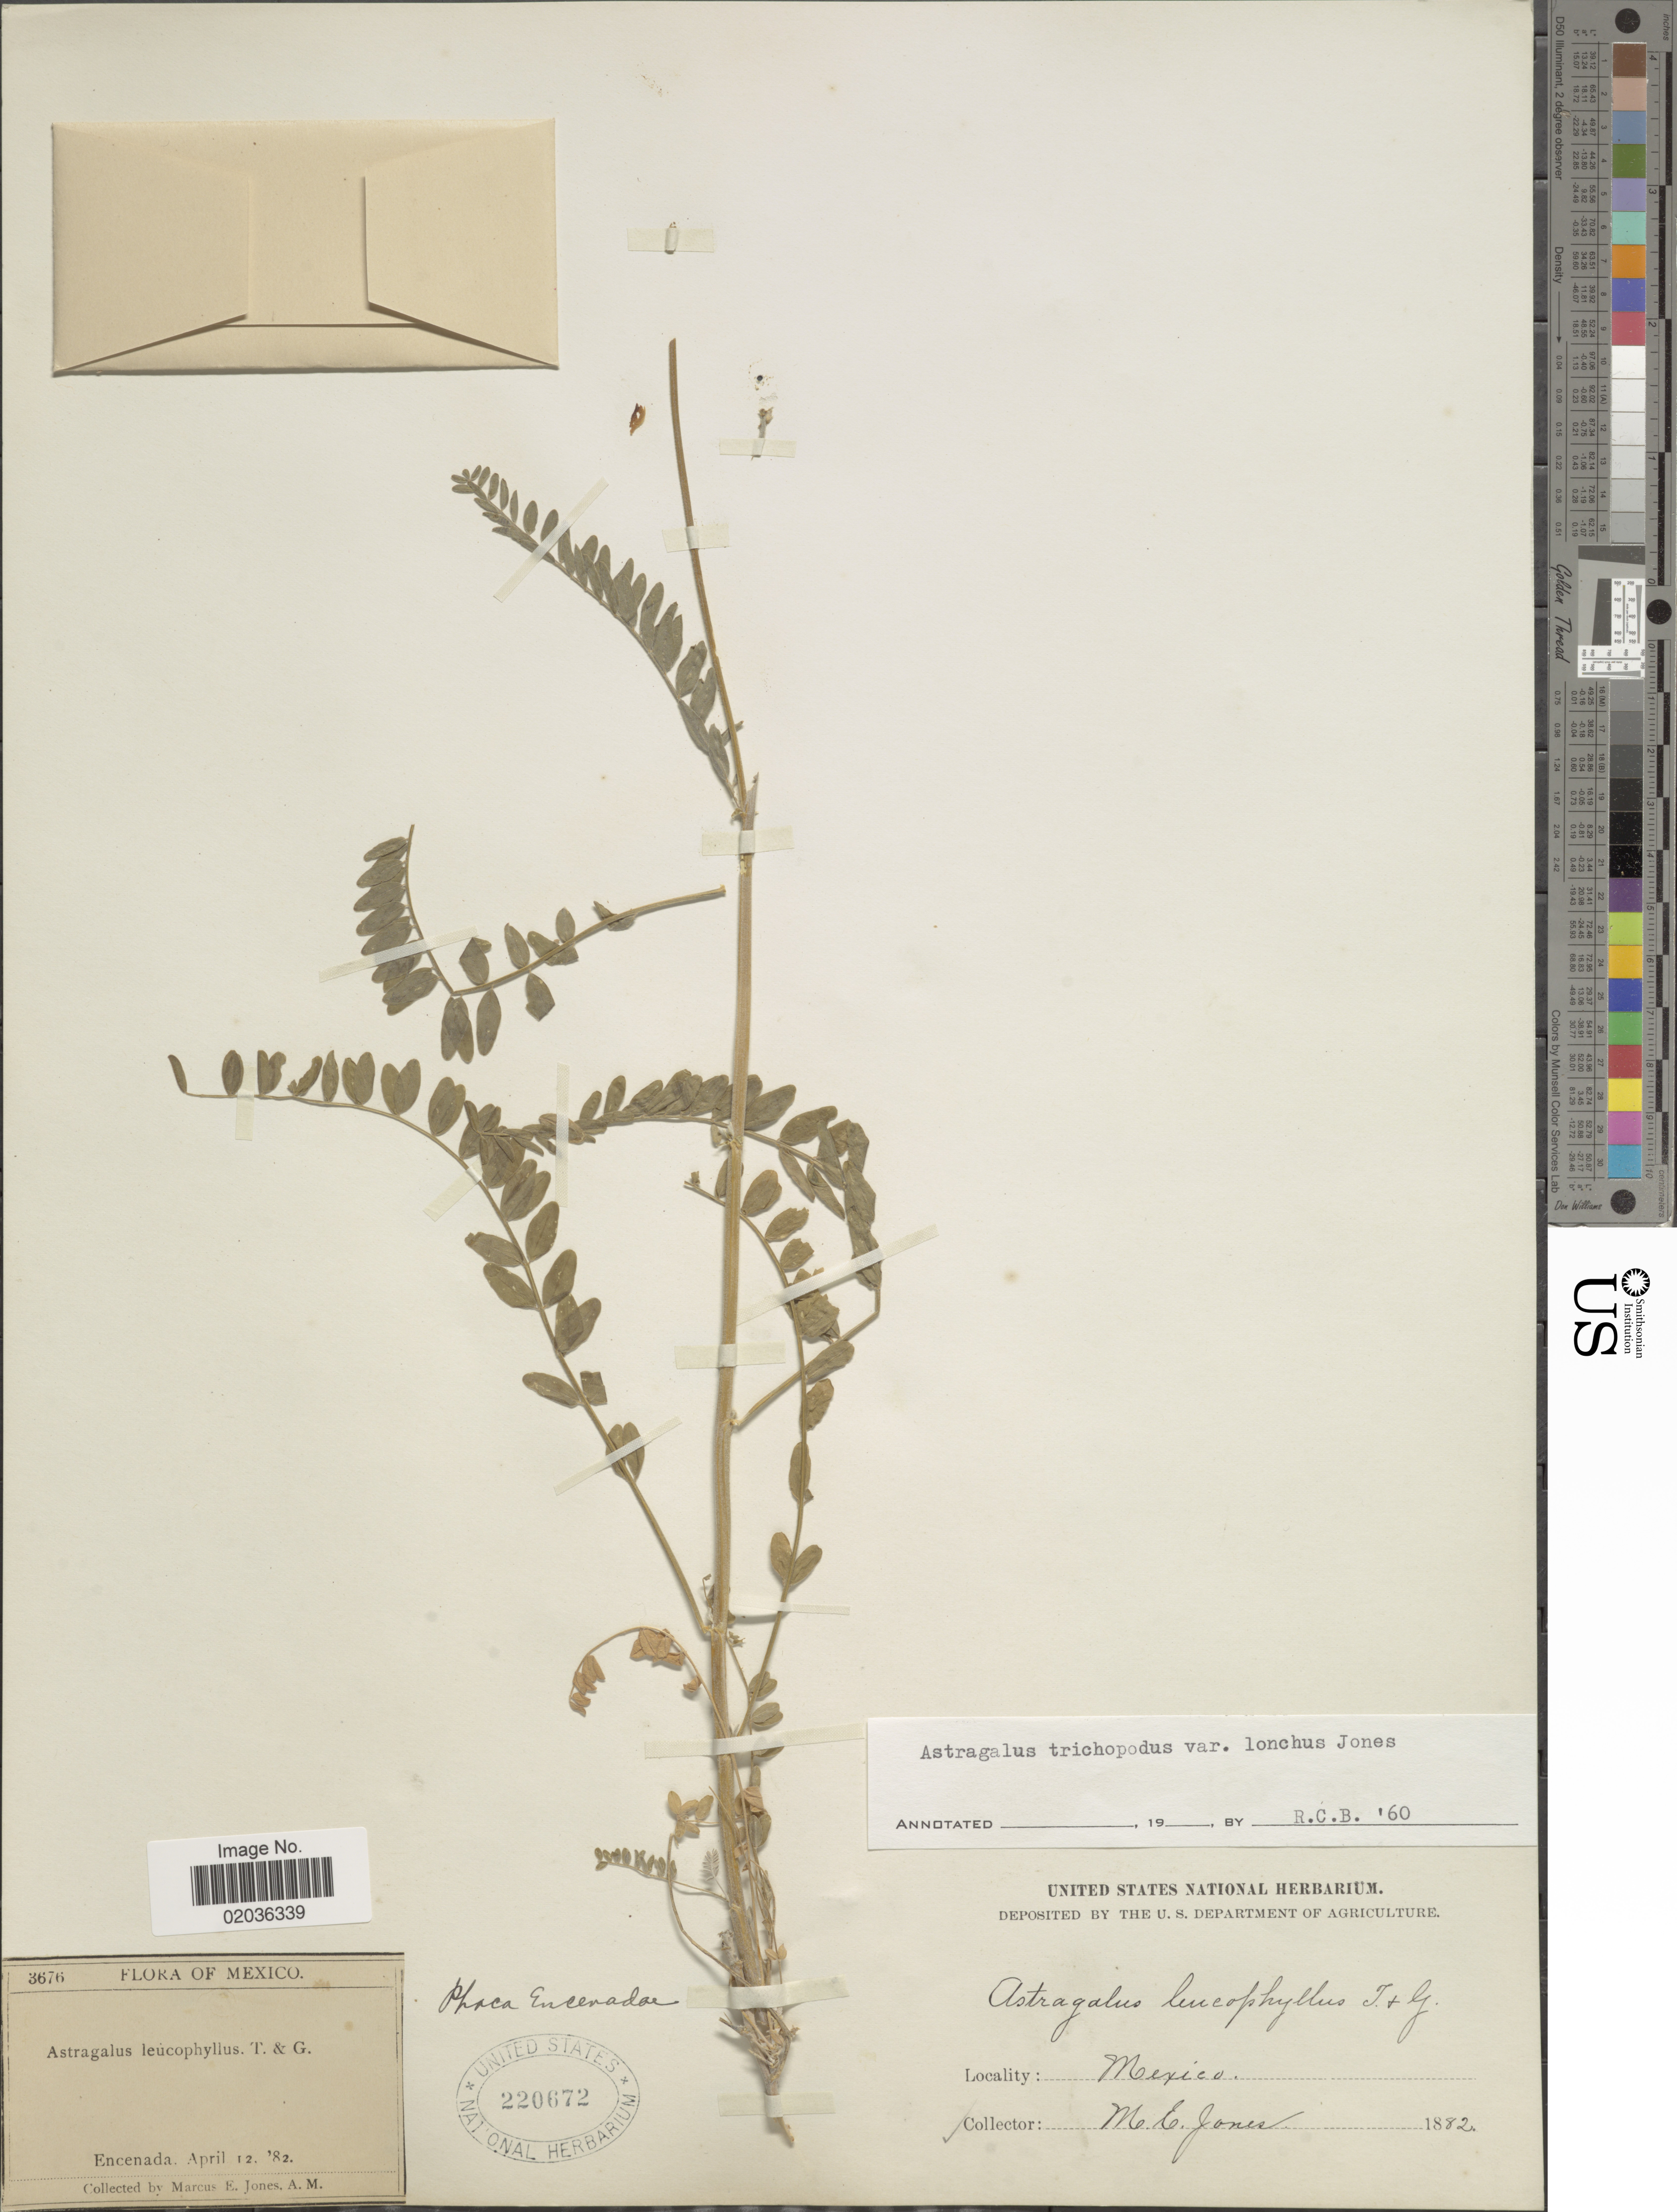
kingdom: Plantae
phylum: Tracheophyta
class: Magnoliopsida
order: Fabales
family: Fabaceae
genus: Astragalus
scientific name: Astragalus trichopodus var. lonchus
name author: (M.E. Jones) Barneby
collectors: M. E. Jones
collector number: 3676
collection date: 1882-04-12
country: Mexico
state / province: México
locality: Encenada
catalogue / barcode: US 220672